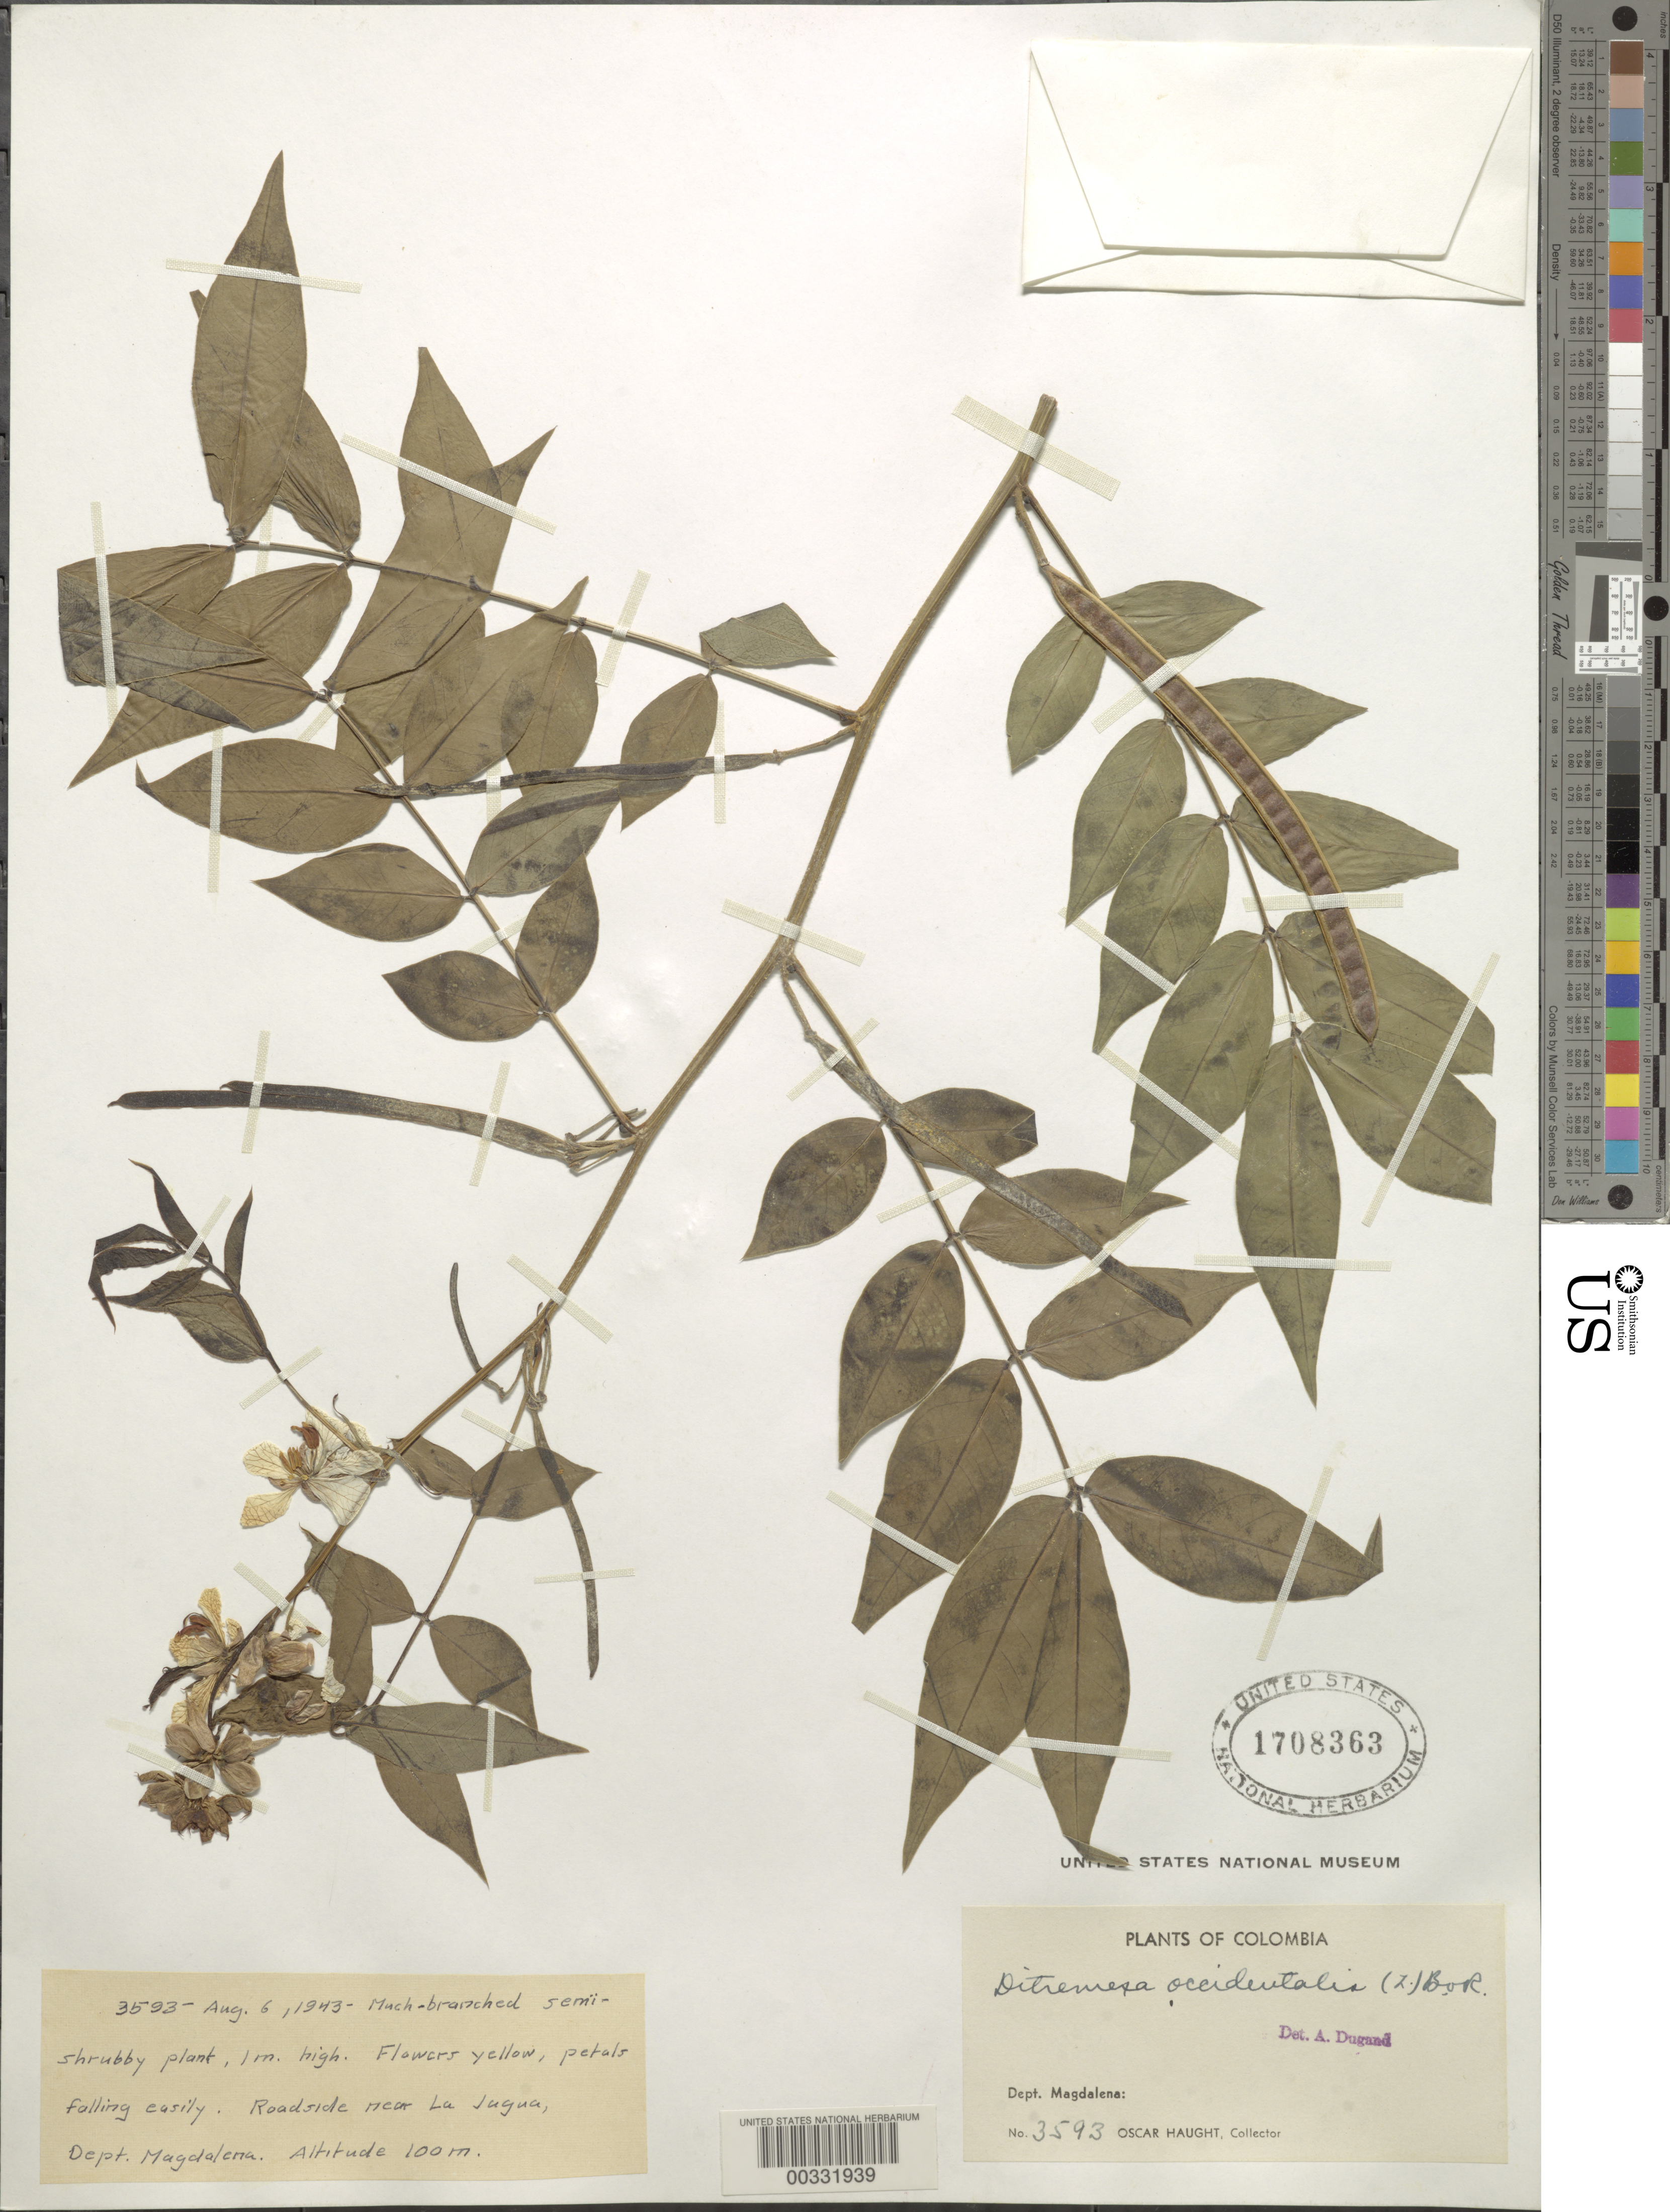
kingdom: Plantae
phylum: Tracheophyta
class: Magnoliopsida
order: Fabales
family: Fabaceae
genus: Senna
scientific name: Senna occidentalis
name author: (L.) Link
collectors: O. L. Haught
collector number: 3593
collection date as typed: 06 Aug 1943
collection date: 1943-08-06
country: Colombia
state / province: Magdalena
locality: Near la jugua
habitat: Roadside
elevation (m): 100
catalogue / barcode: US 1708363